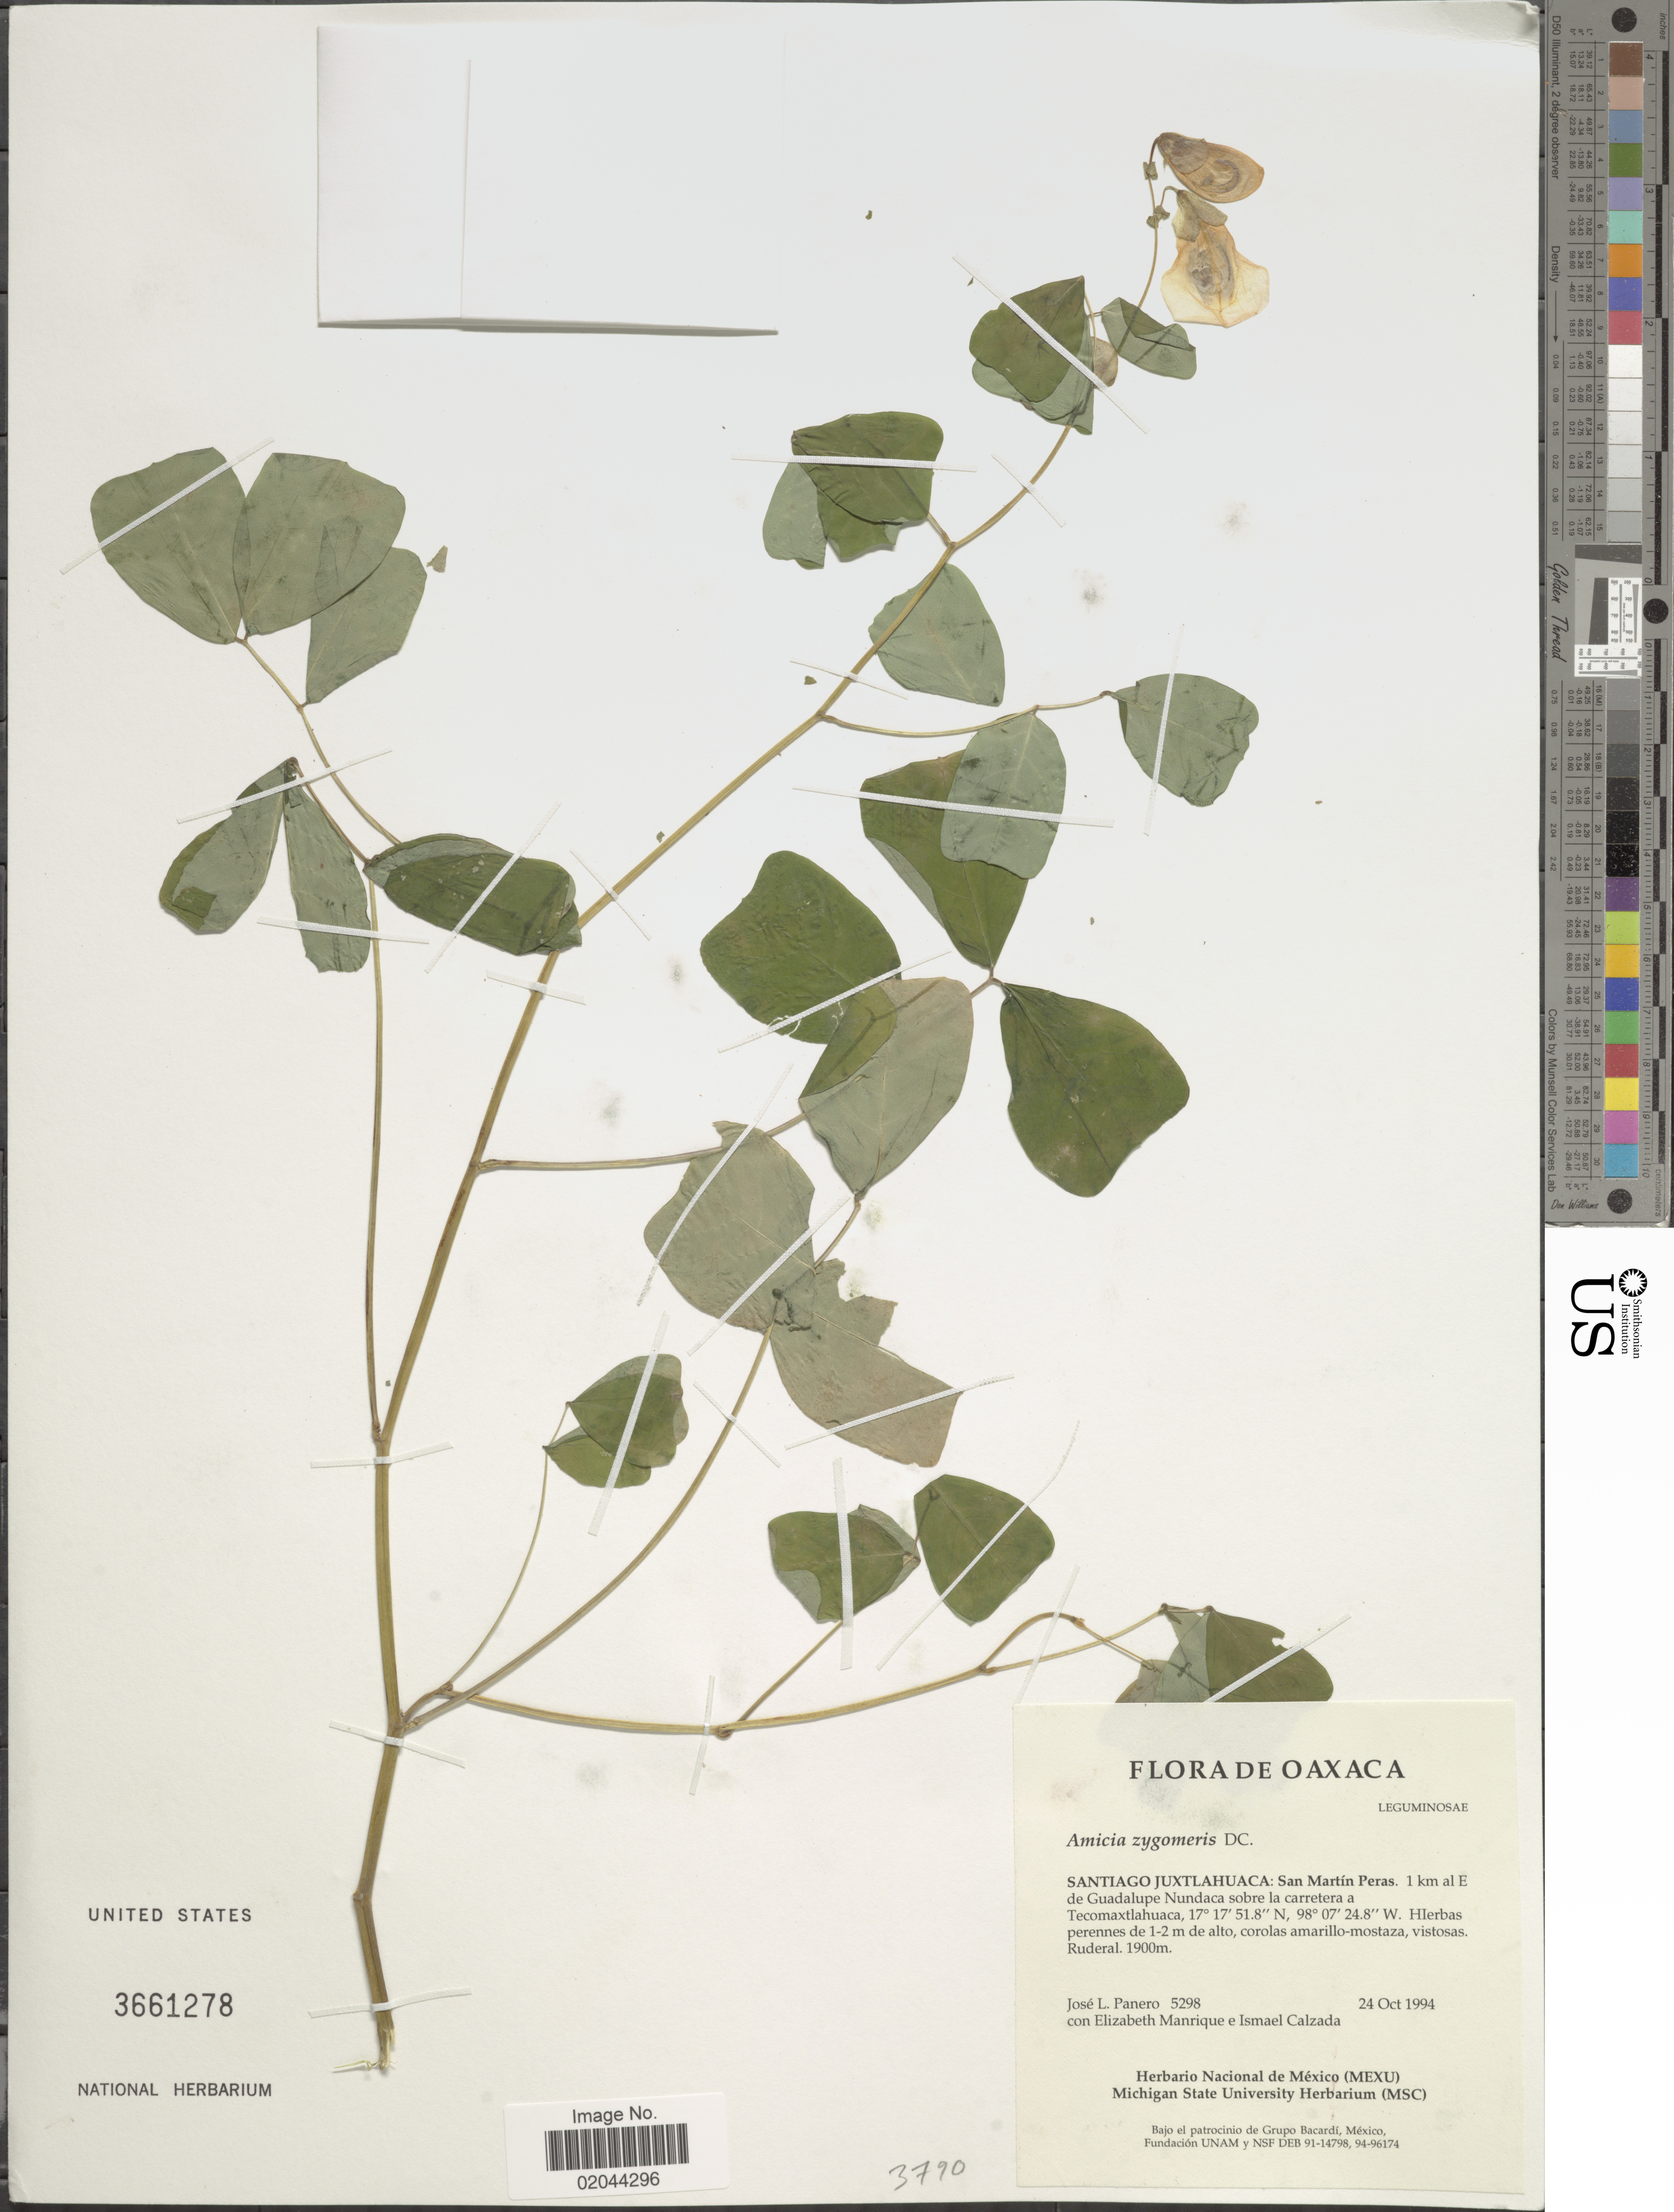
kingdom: Plantae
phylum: Tracheophyta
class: Magnoliopsida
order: Fabales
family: Fabaceae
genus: Amicia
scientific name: Amicia zygomeris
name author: DC.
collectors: J. L. Panero, E. Manrique & I. Calzada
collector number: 5298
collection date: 1994-10-24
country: Mexico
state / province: Oaxaca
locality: Santiago Juxtlahuaca: San Martín Peras, 1 km al E de Guadelupe Nundaca sobre la carretera a Tecomaxtlahuaca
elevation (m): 1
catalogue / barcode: US 3661278